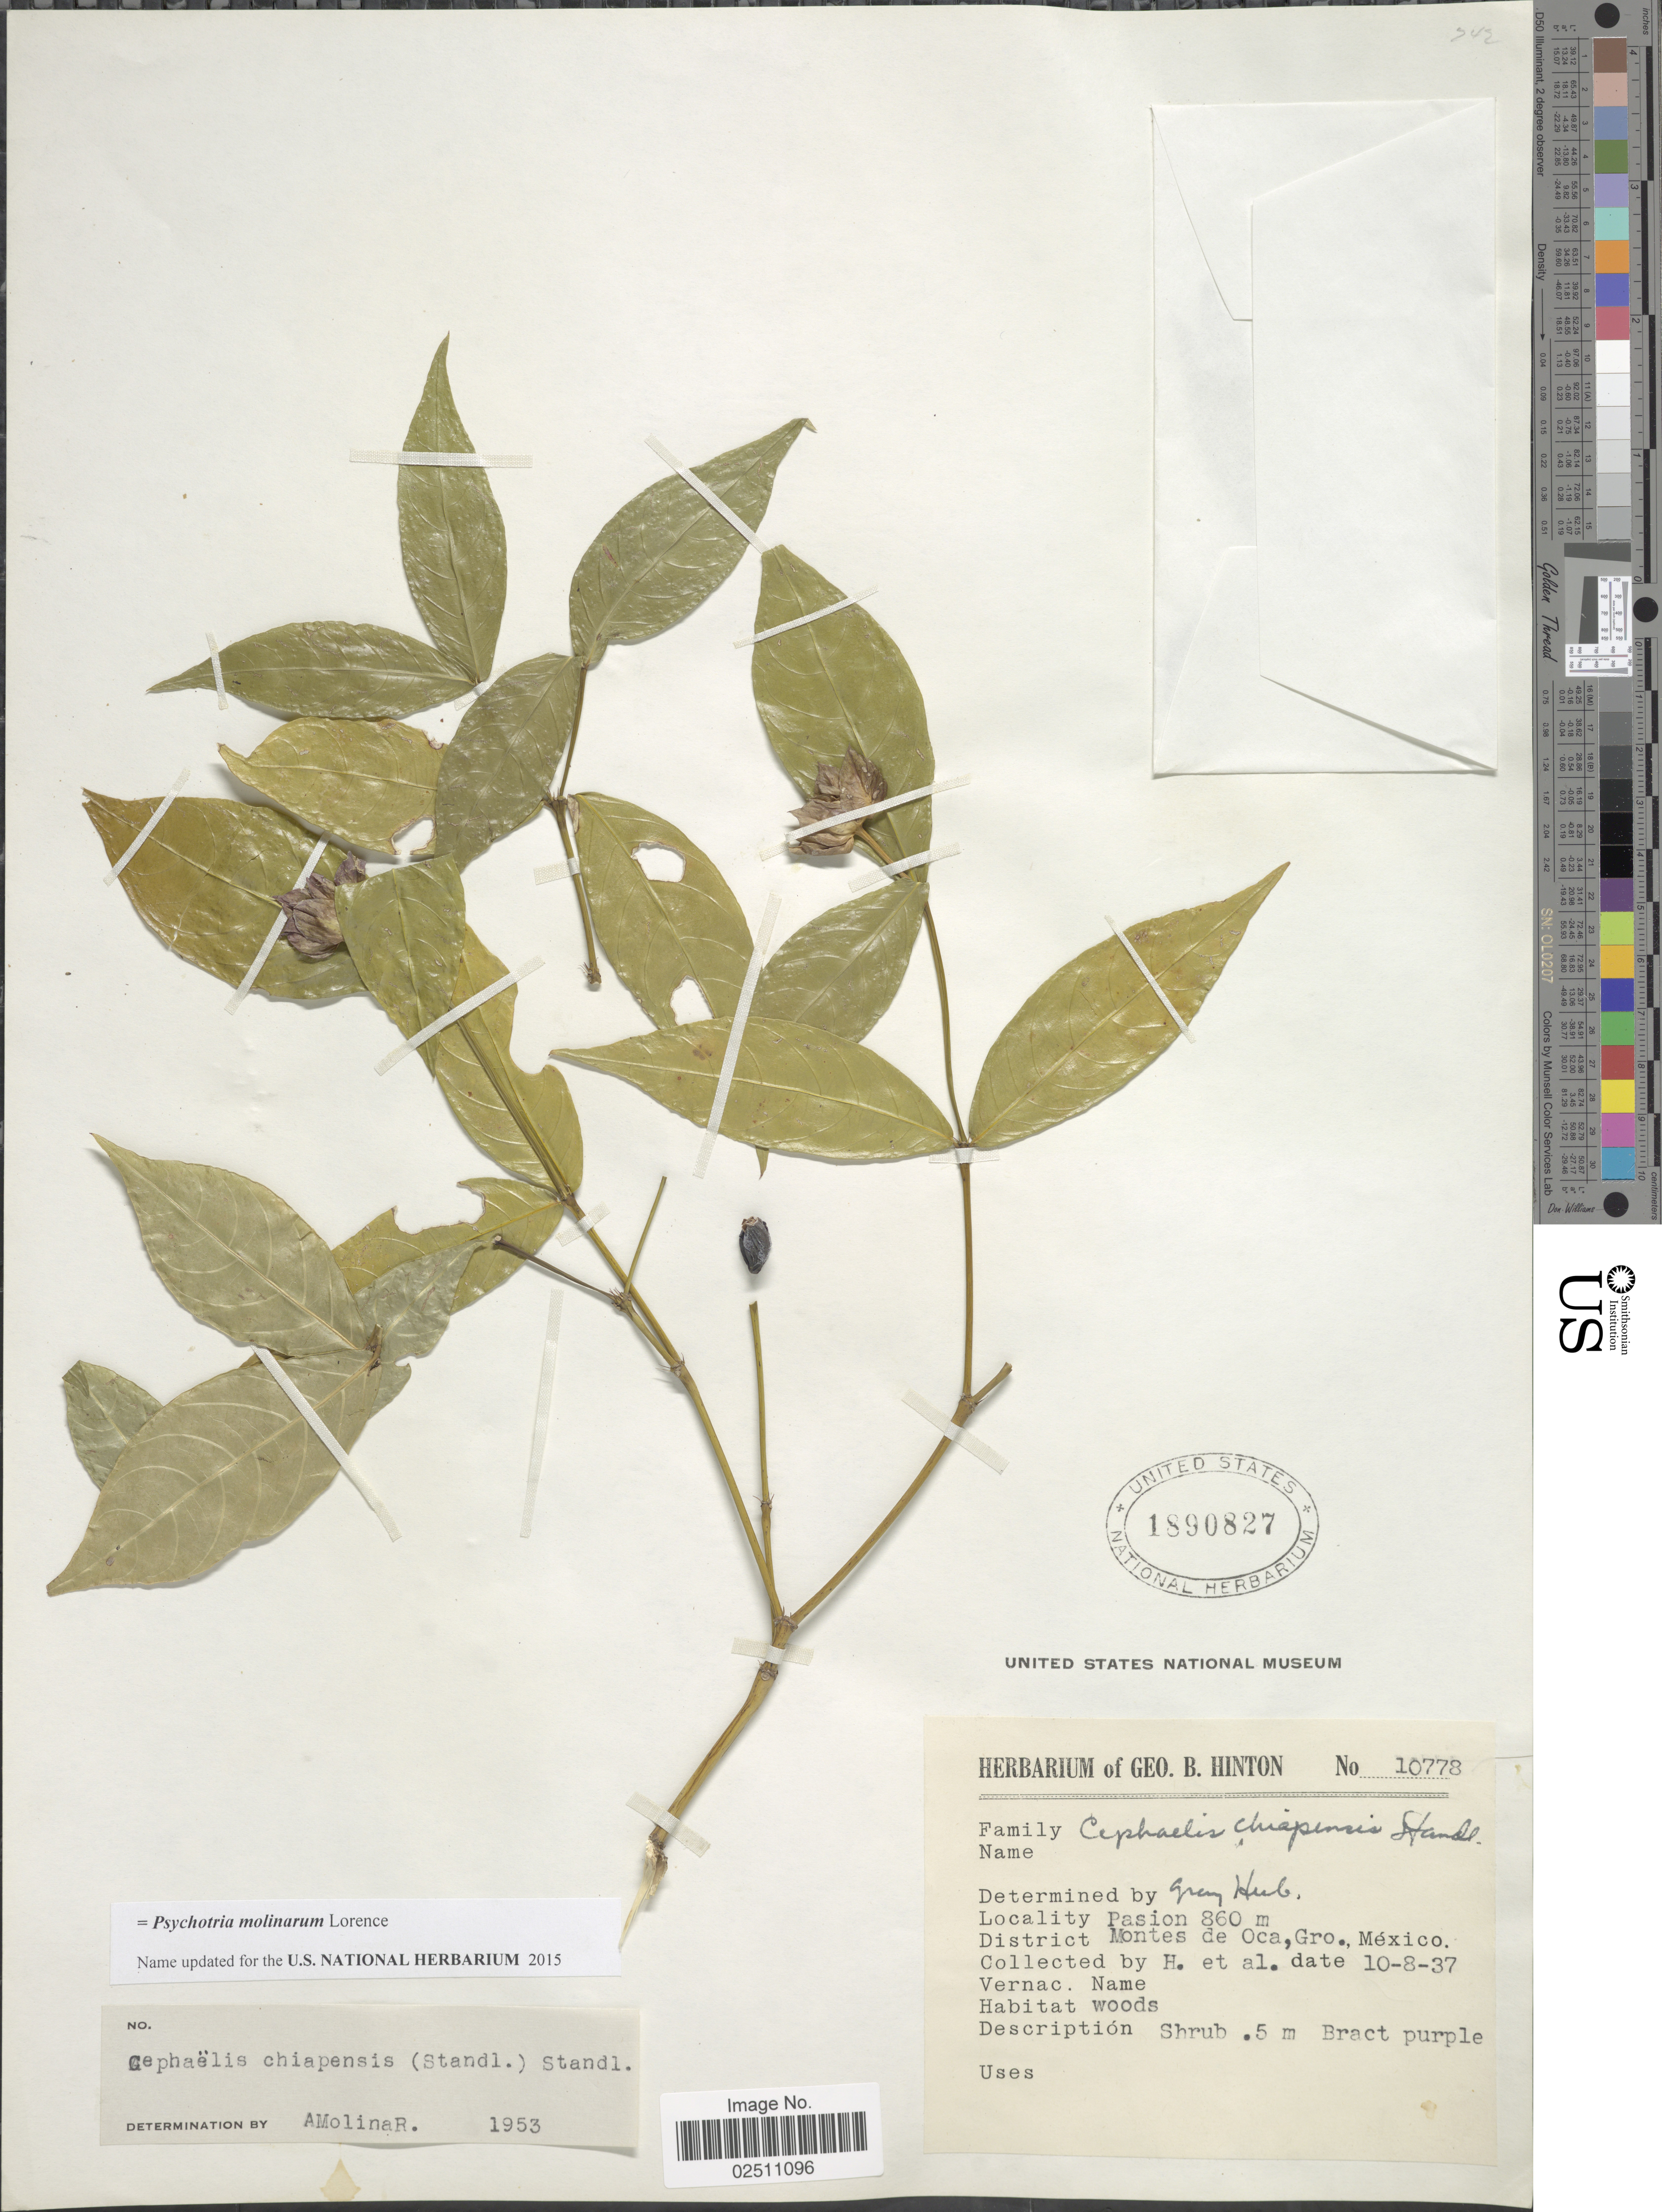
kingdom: Plantae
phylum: Tracheophyta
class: Magnoliopsida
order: Gentianales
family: Rubiaceae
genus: Psychotria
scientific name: Psychotria molinarum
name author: Lorence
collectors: G. B. Hinton & et al.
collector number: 10778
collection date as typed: Transcribed d/m/y: 8/10/37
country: Mexico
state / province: Guerrero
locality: Pasion, District Montes de Oca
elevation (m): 860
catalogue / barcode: US 1890827